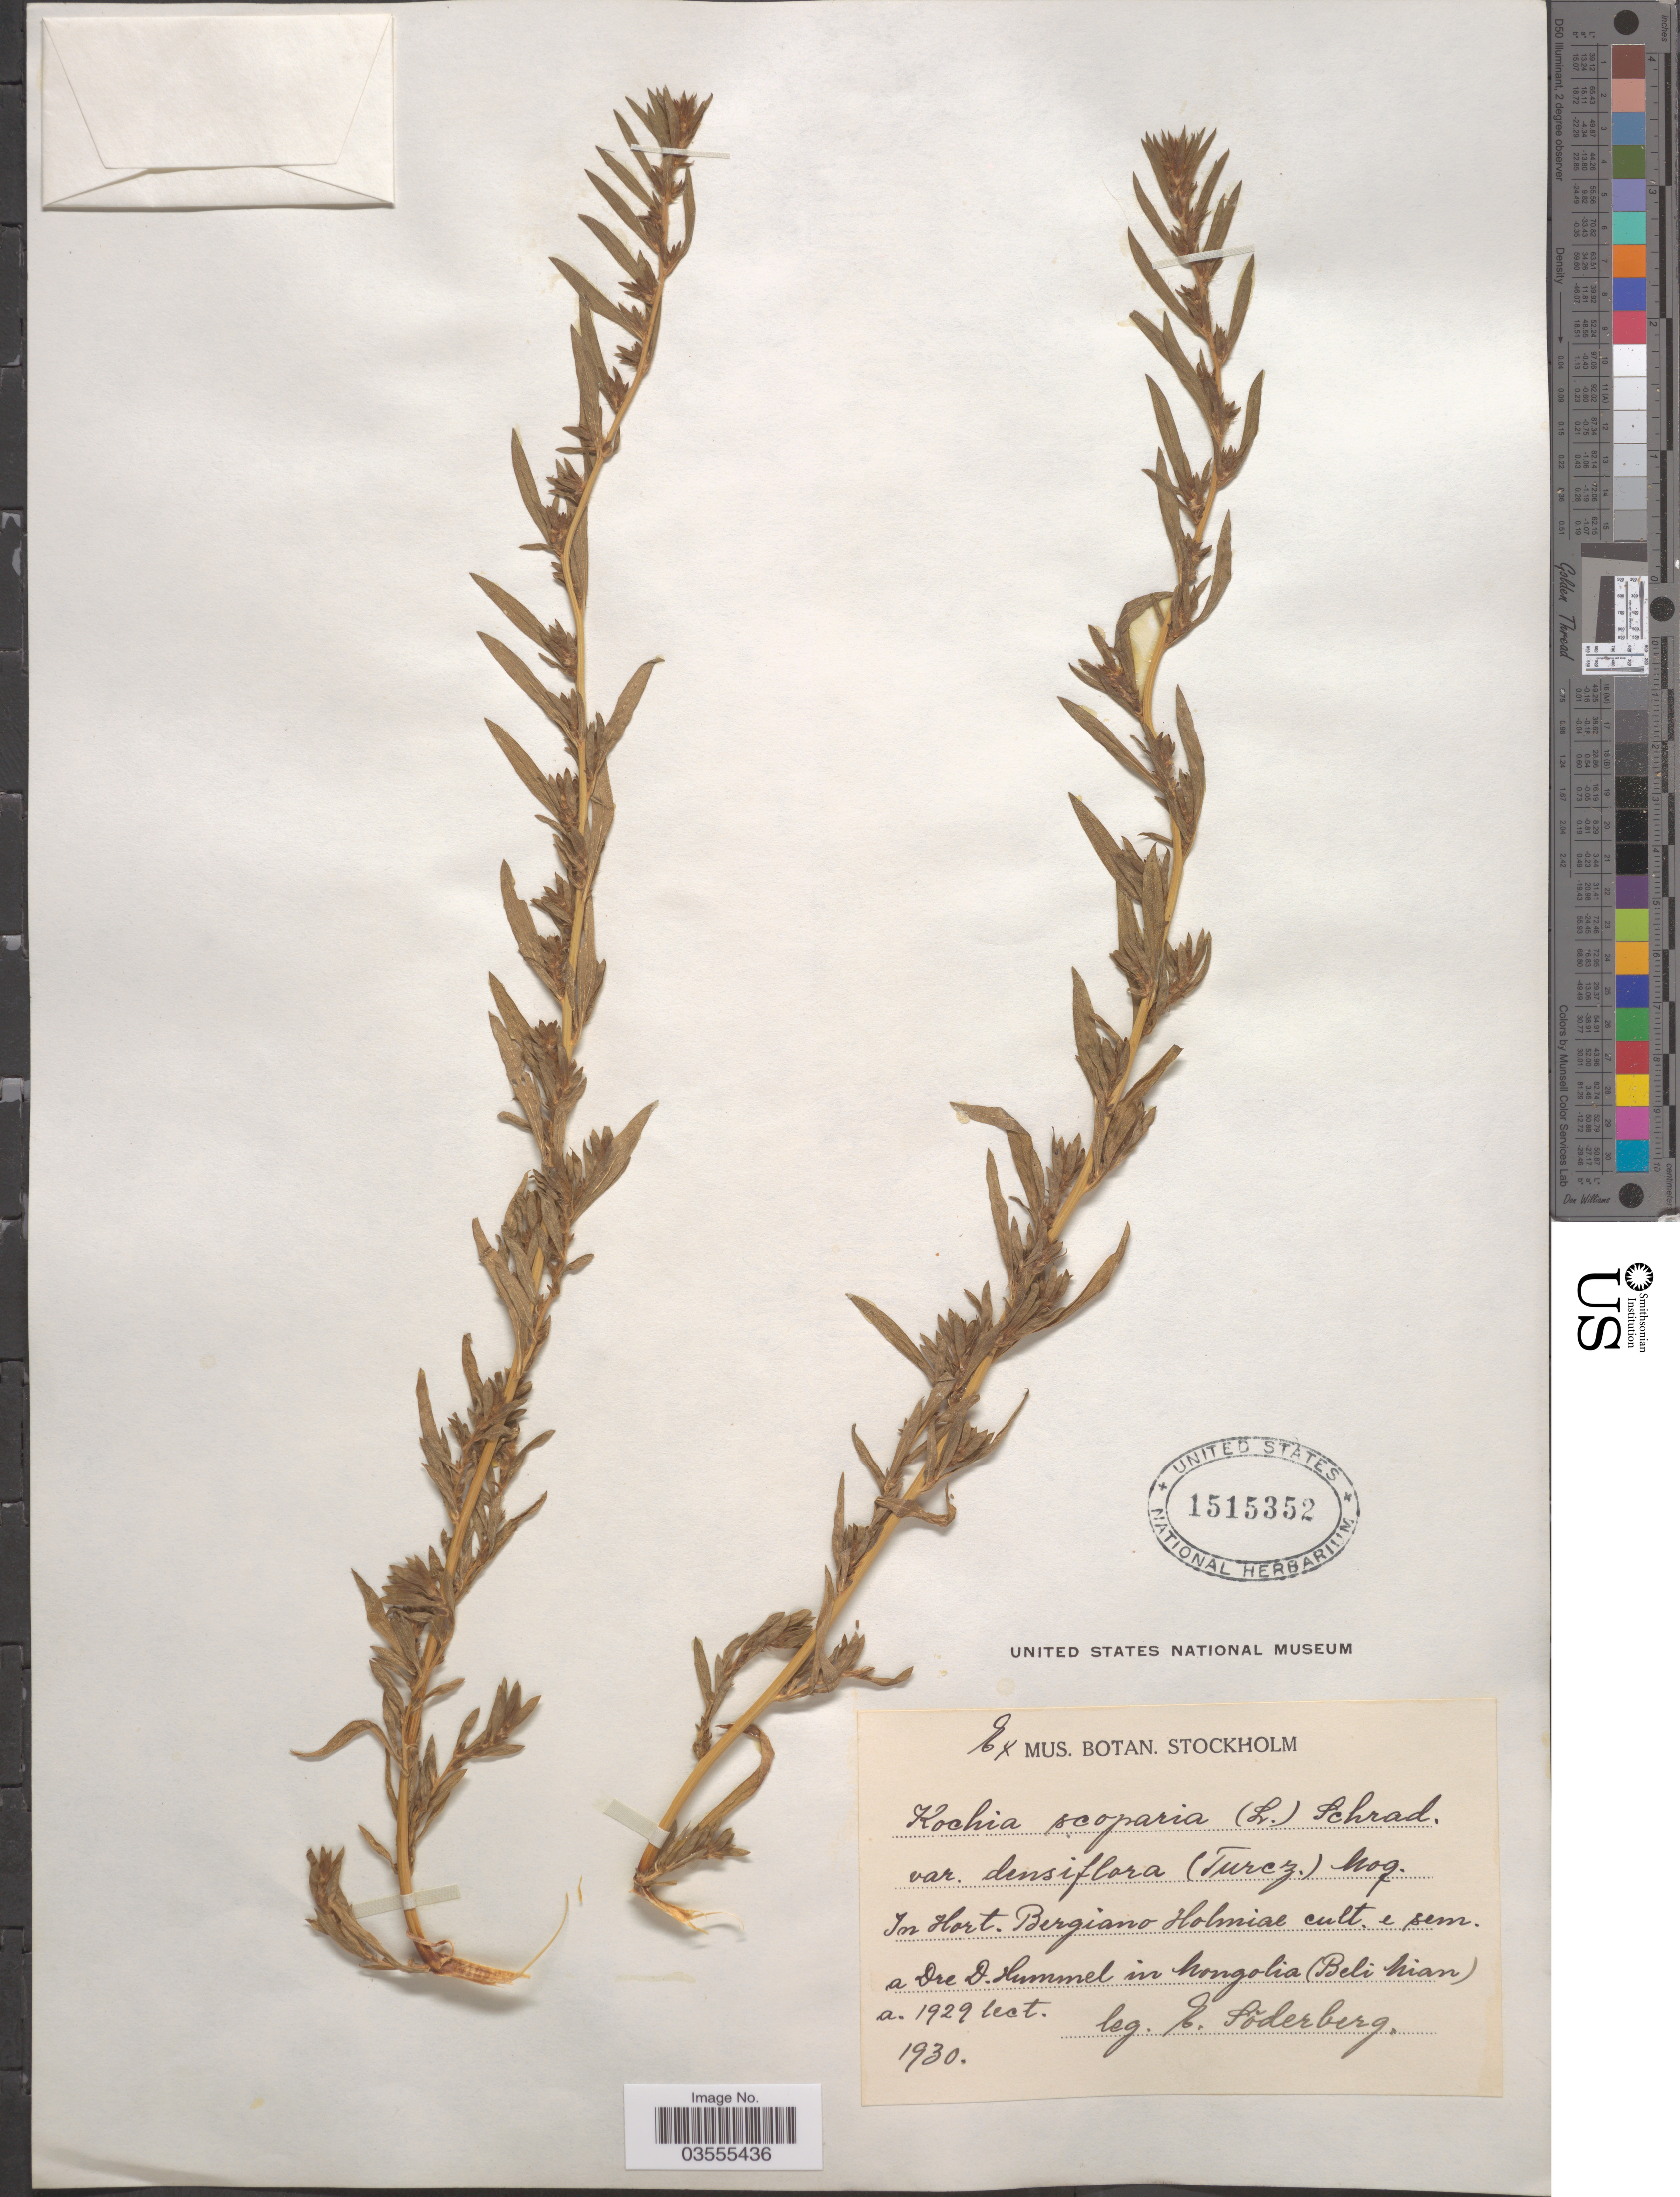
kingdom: Plantae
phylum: Tracheophyta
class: Magnoliopsida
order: Caryophyllales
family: Amaranthaceae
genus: Bassia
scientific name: Bassia scoparia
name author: (L.) Voss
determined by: U.S. National Herbarium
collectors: E. S. Soderberg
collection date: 1929/1930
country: Mongolia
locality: In Hort. Bergiano Holmiae. Cult. e sem. a Dre D. Hummel In Mongolia (Belihian[interpreted]) [unsure placement]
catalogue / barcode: US 1515352